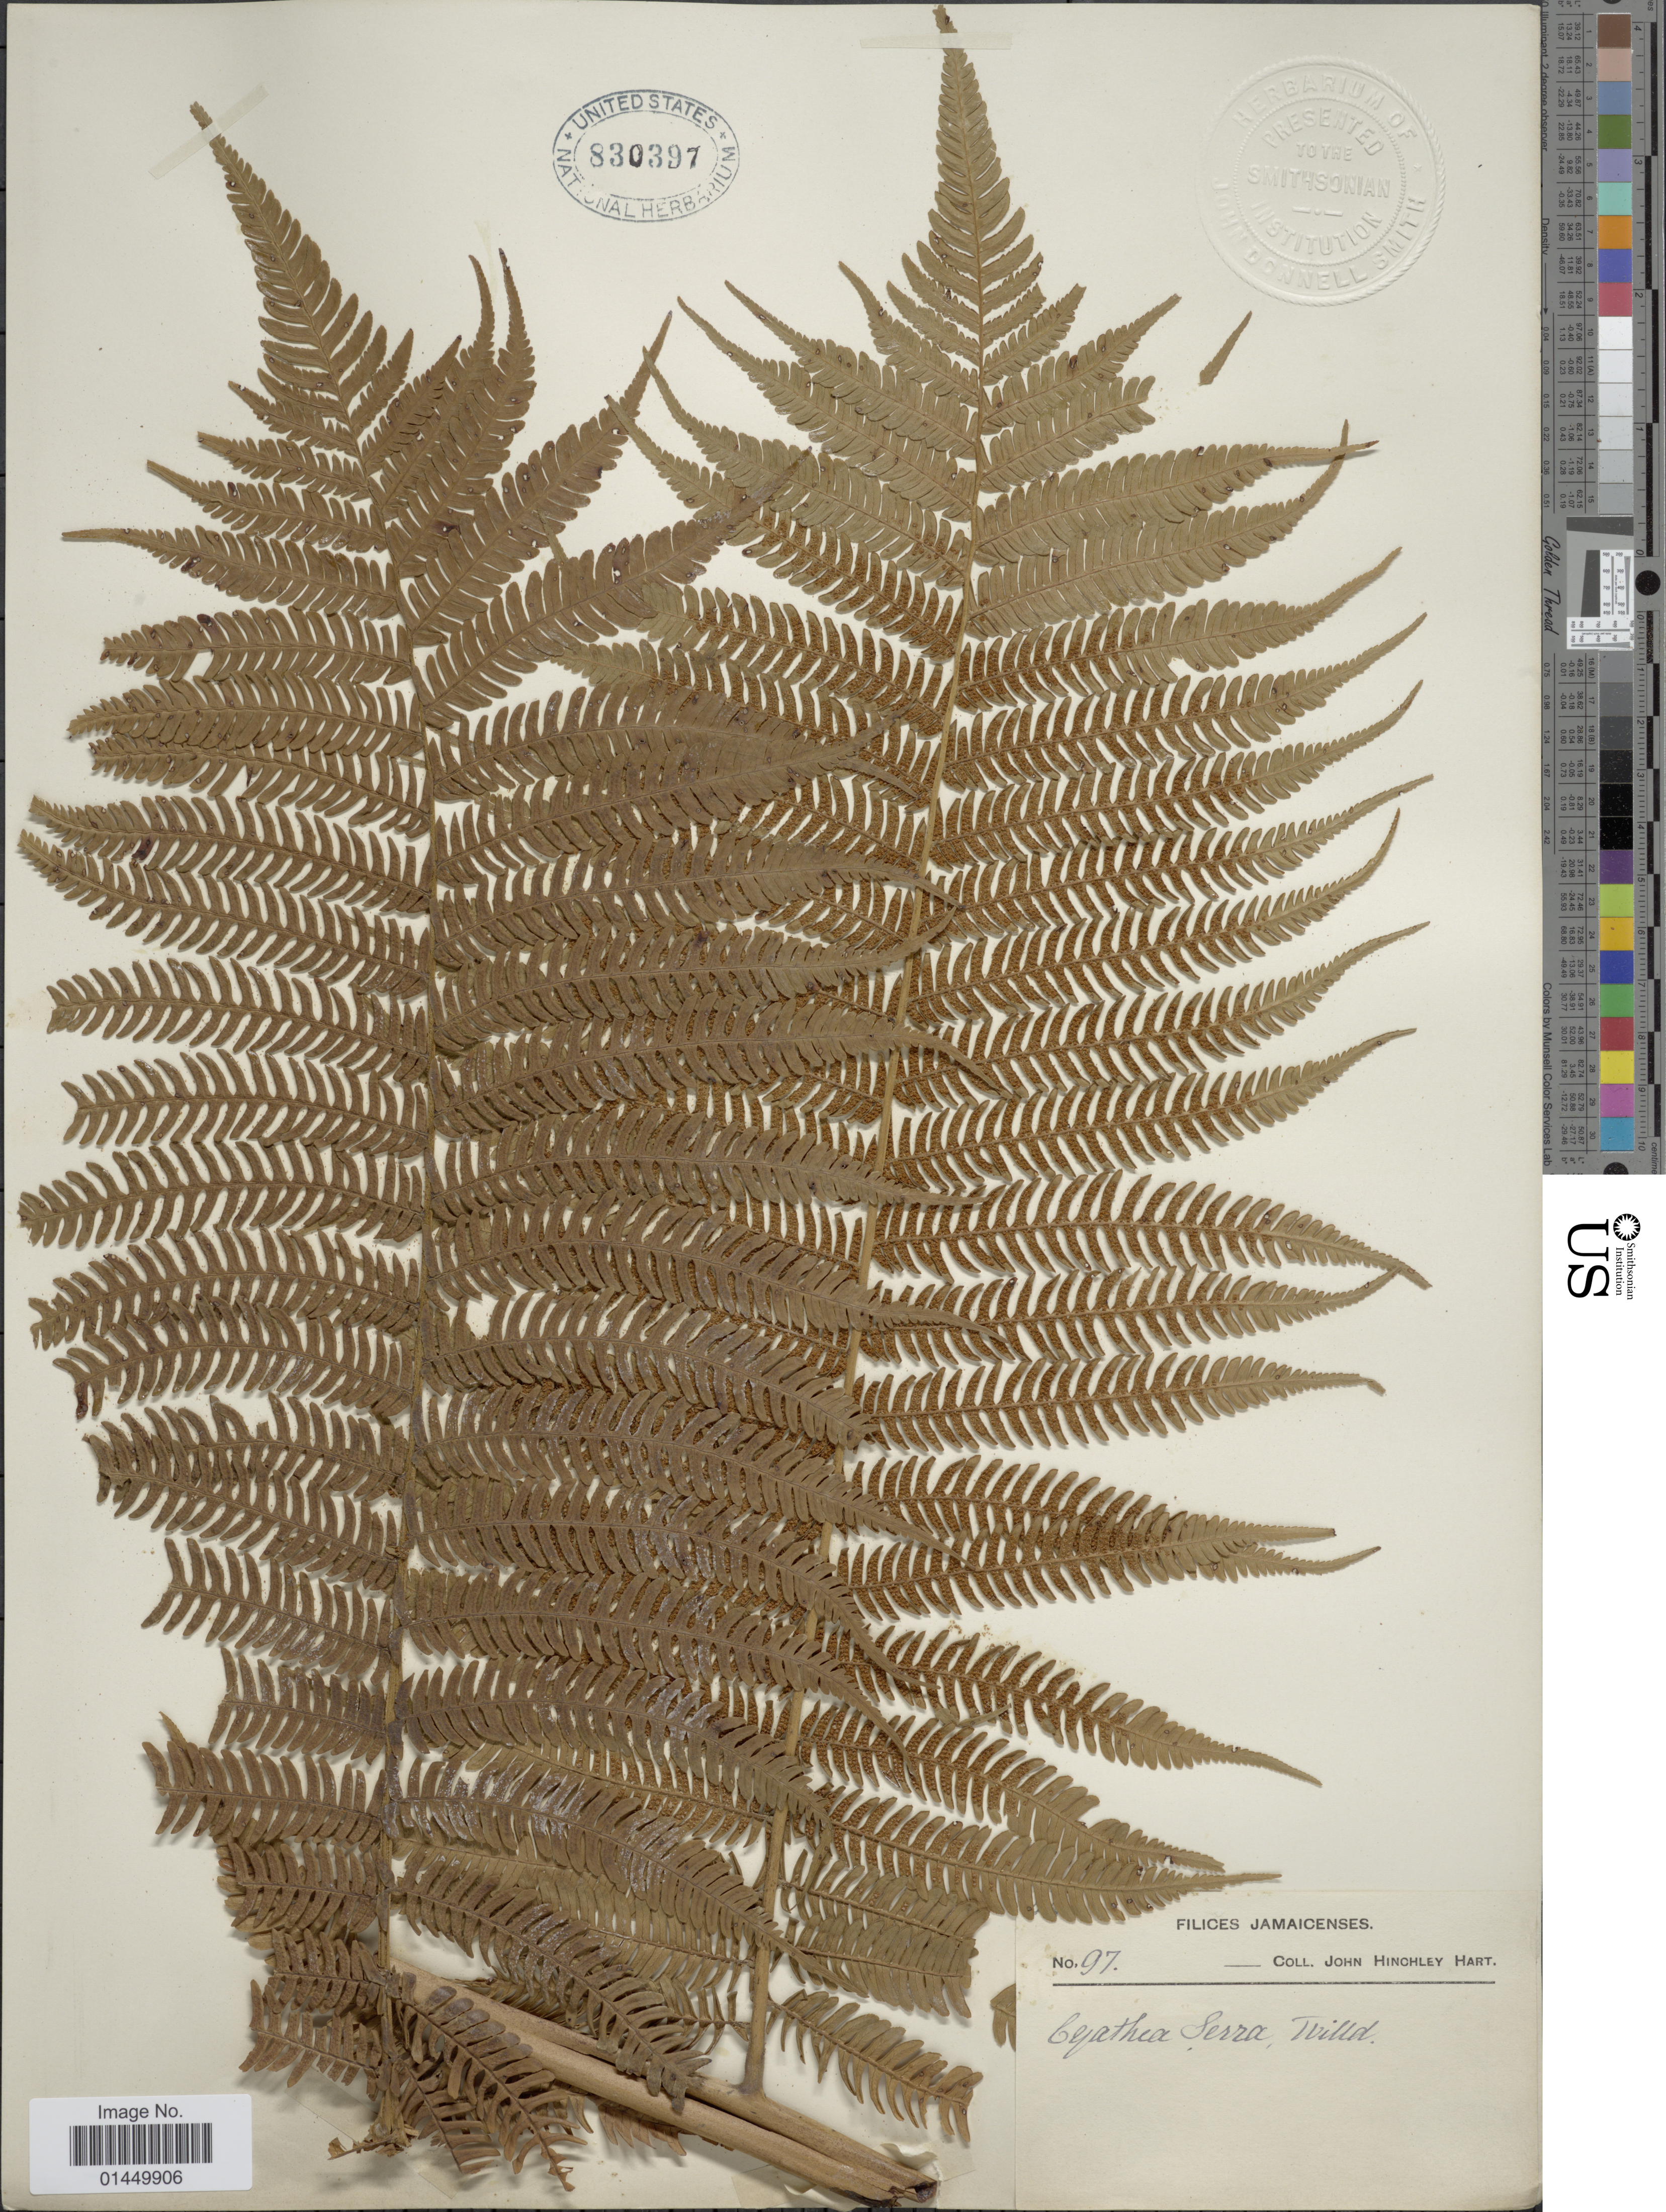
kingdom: Plantae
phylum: Tracheophyta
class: Polypodiopsida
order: Cyatheales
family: Cyatheaceae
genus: Cyathea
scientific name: Cyathea arborea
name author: (L.) Sm.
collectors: J. H. Hart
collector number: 97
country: Jamaica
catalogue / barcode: US 830397